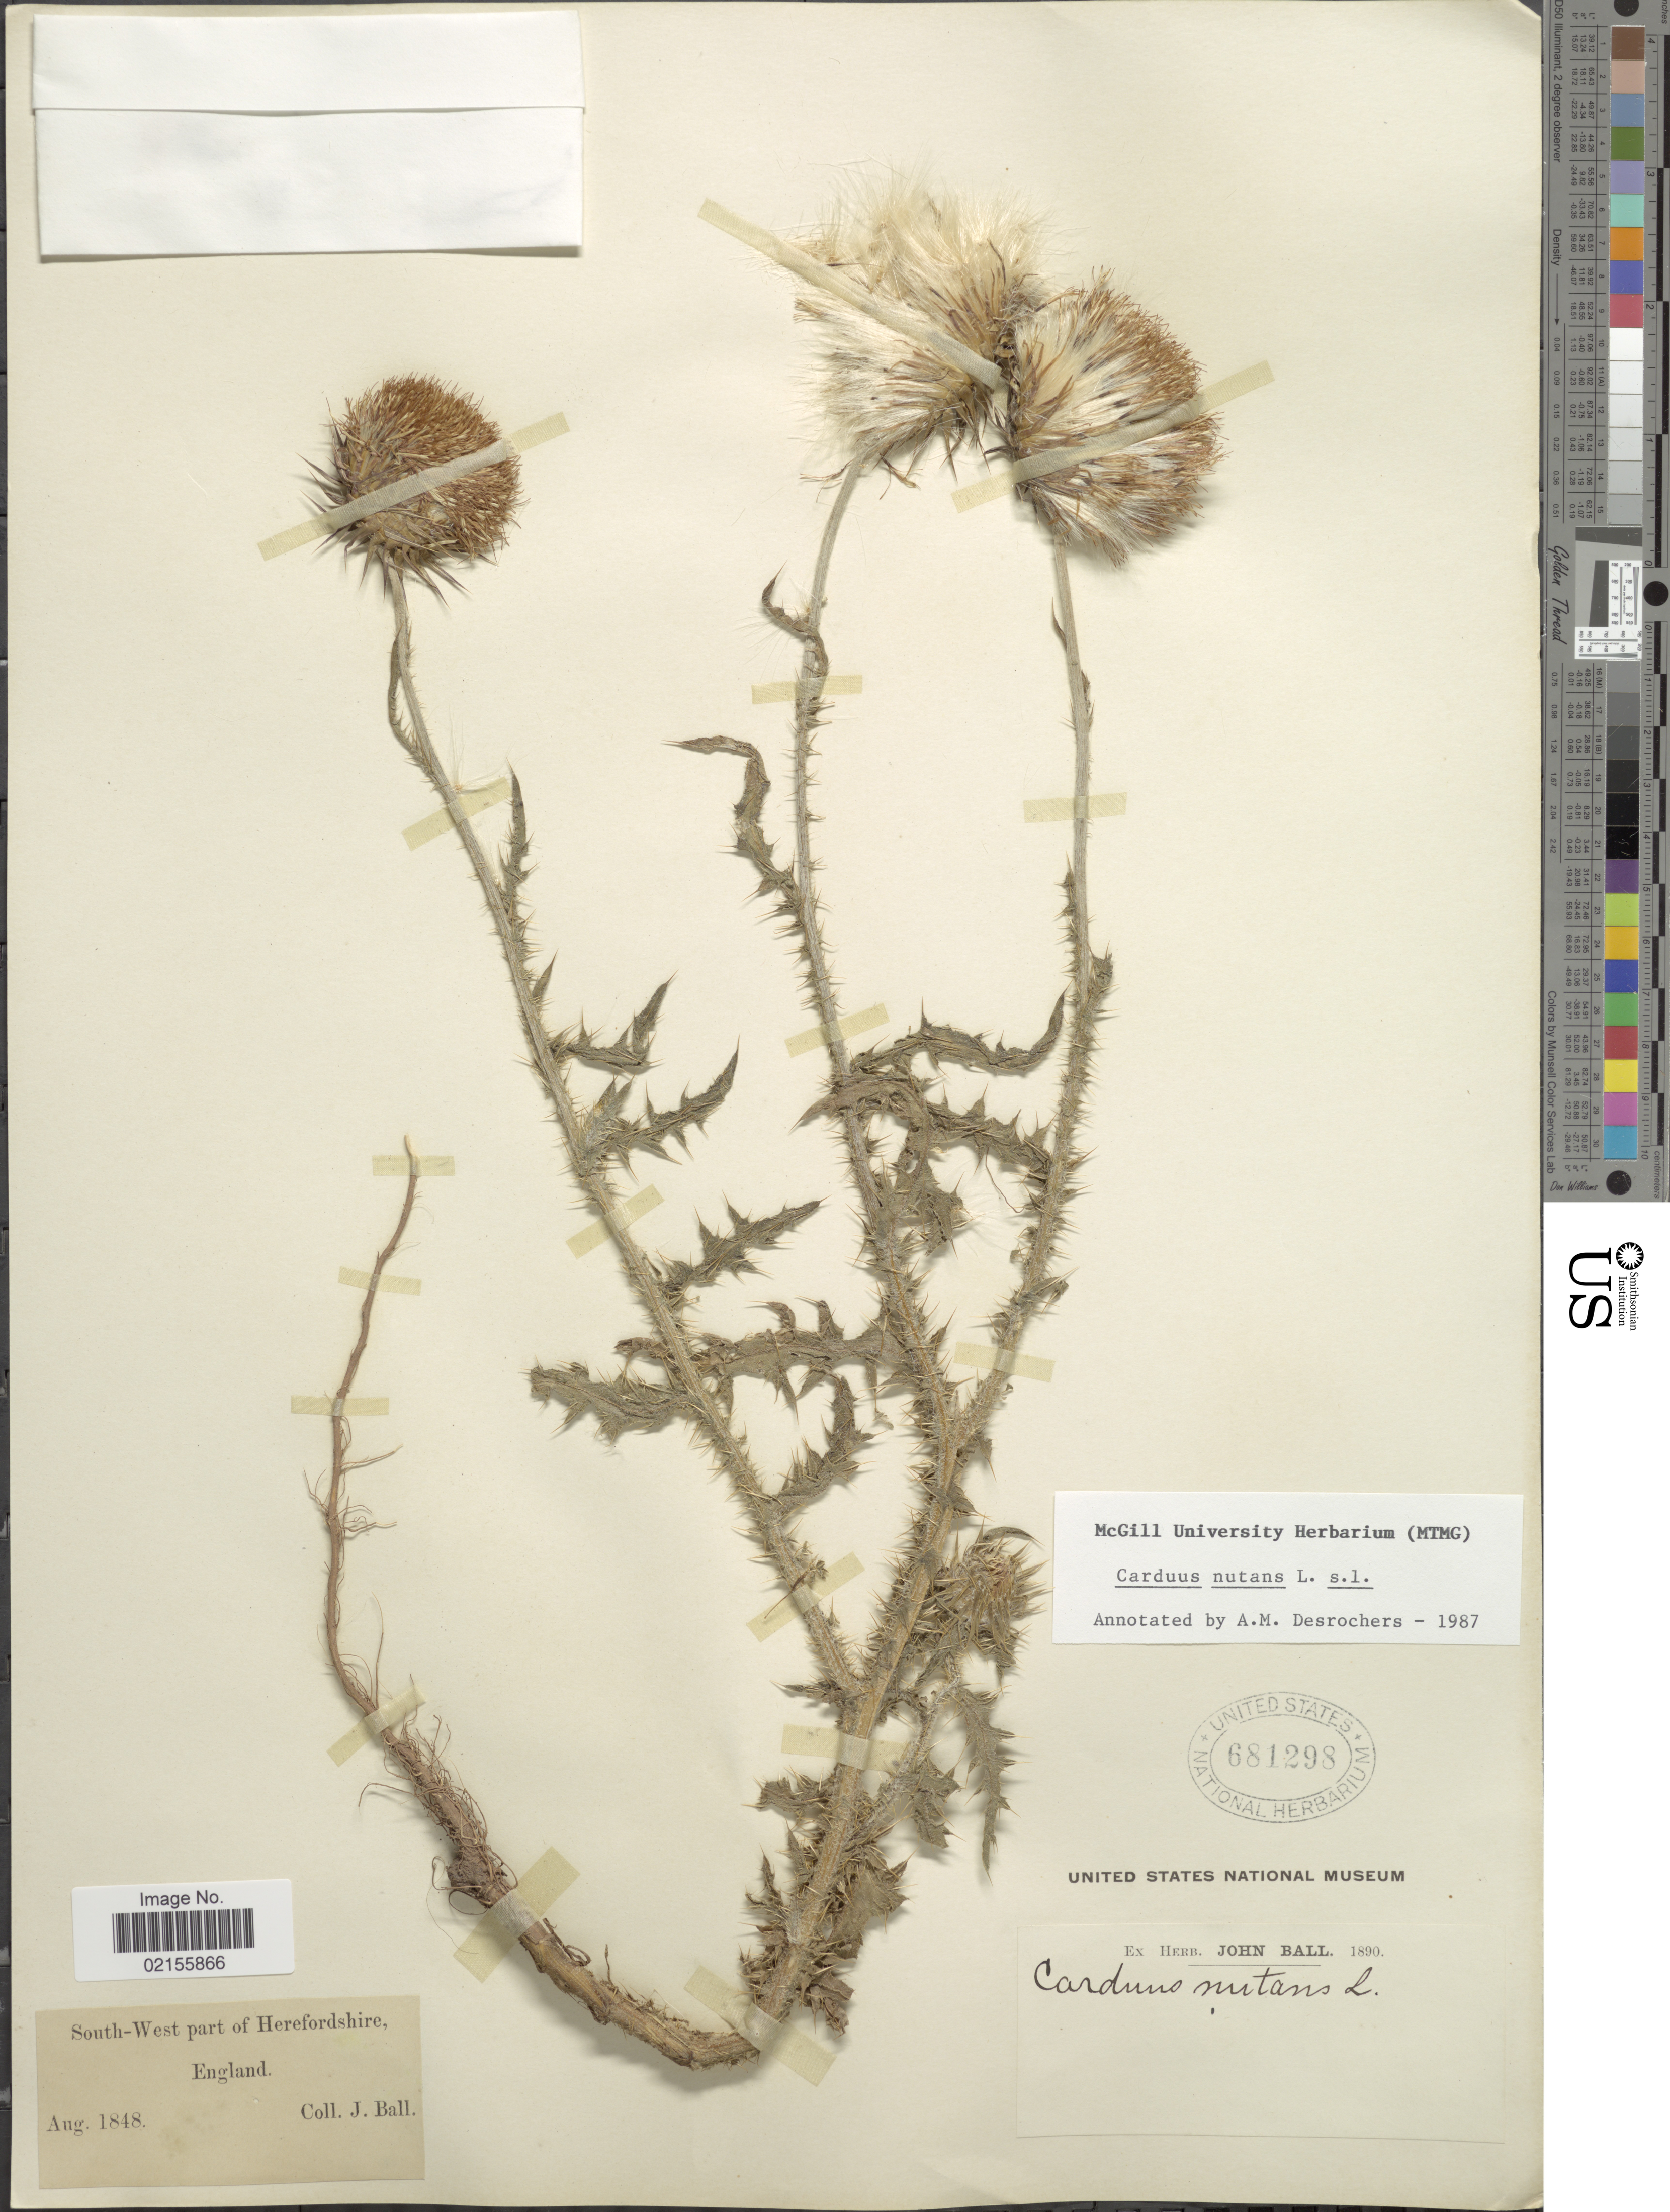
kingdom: Plantae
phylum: Tracheophyta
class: Magnoliopsida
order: Asterales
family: Asteraceae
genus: Carduus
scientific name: Carduus nutans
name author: L.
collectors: J. Ball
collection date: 1848-08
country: United Kingdom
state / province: England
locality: South-West part of Herefordshire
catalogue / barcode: US 681298